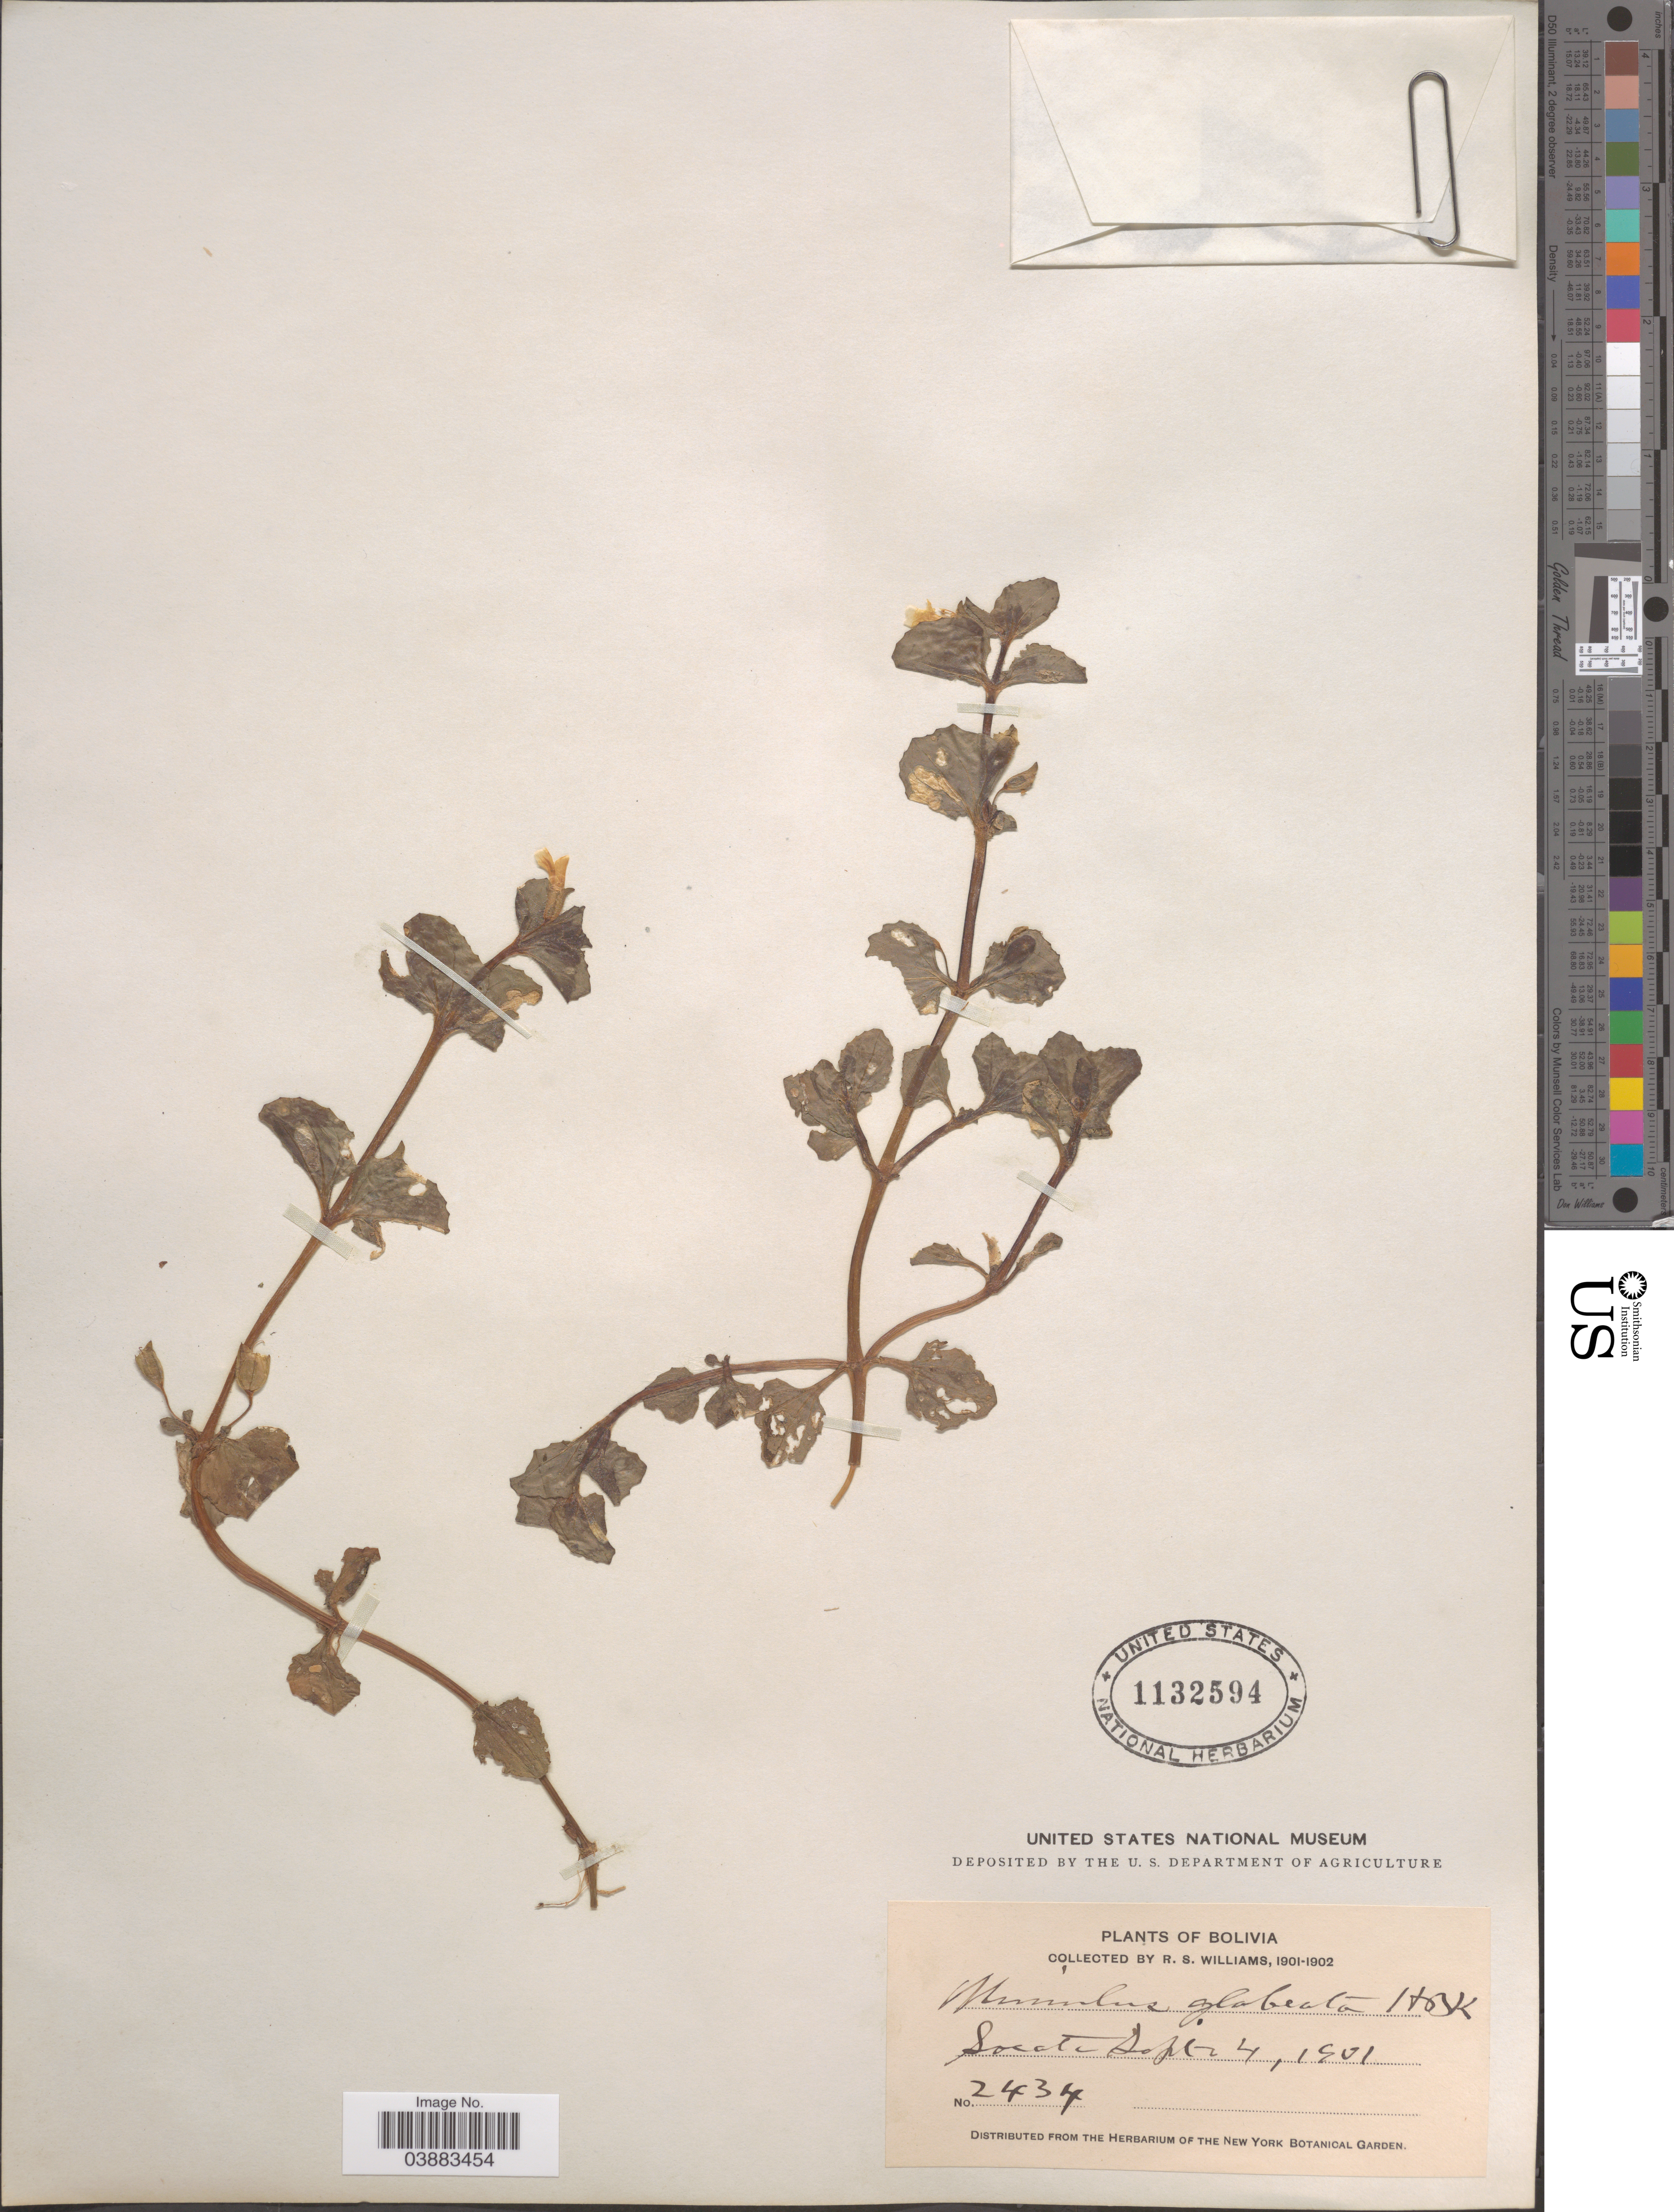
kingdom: Plantae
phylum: Tracheophyta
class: Magnoliopsida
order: Lamiales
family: Phrymaceae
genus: Mimulus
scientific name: Mimulus glabratus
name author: Kunth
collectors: R. S. Williams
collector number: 2434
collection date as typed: Sept. 4, 1901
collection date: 1901-09-04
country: Bolivia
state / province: La Páz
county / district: Larecaja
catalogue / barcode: US 1132594